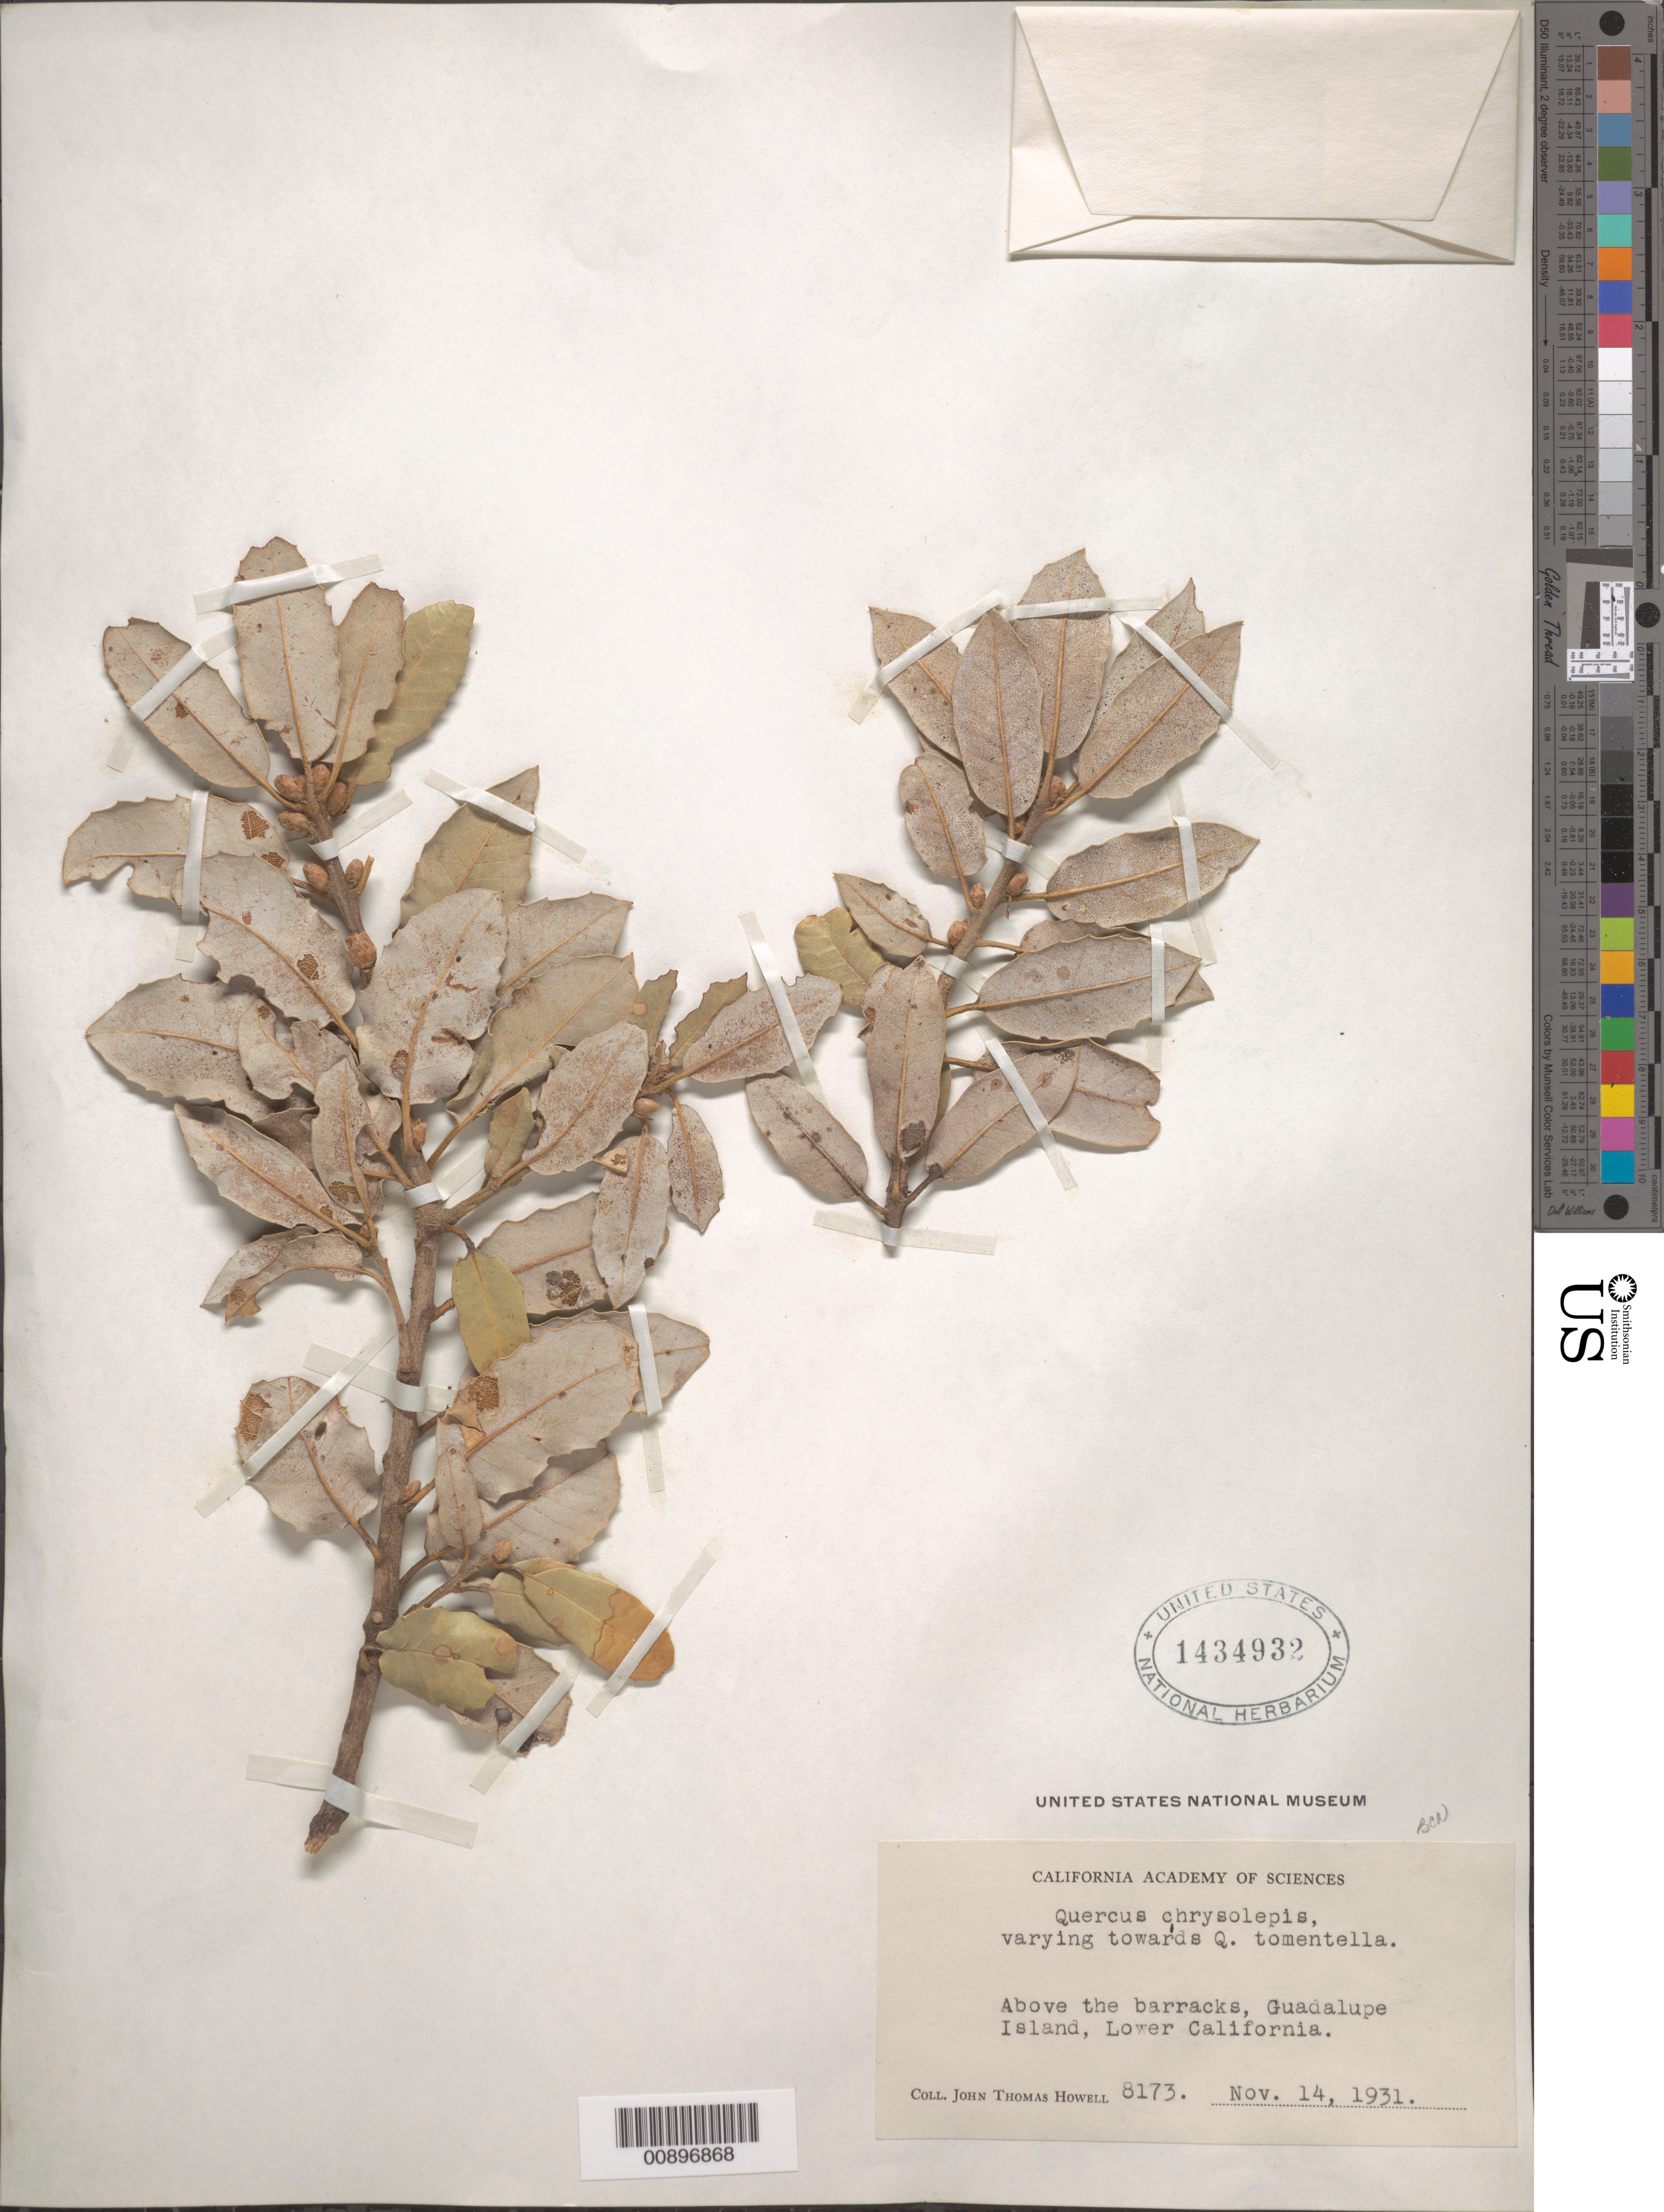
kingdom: Plantae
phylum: Tracheophyta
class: Magnoliopsida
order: Fagales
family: Fagaceae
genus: Quercus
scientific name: Quercus chrysolepis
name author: Liebm.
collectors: J. T. Howell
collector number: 8173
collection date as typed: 14 Nov 1931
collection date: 1931-11-14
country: Mexico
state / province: Baja California Norte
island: Guadalupe I.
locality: Above the barracks, Guadalupe Island, Lower California.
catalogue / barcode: US 1434932